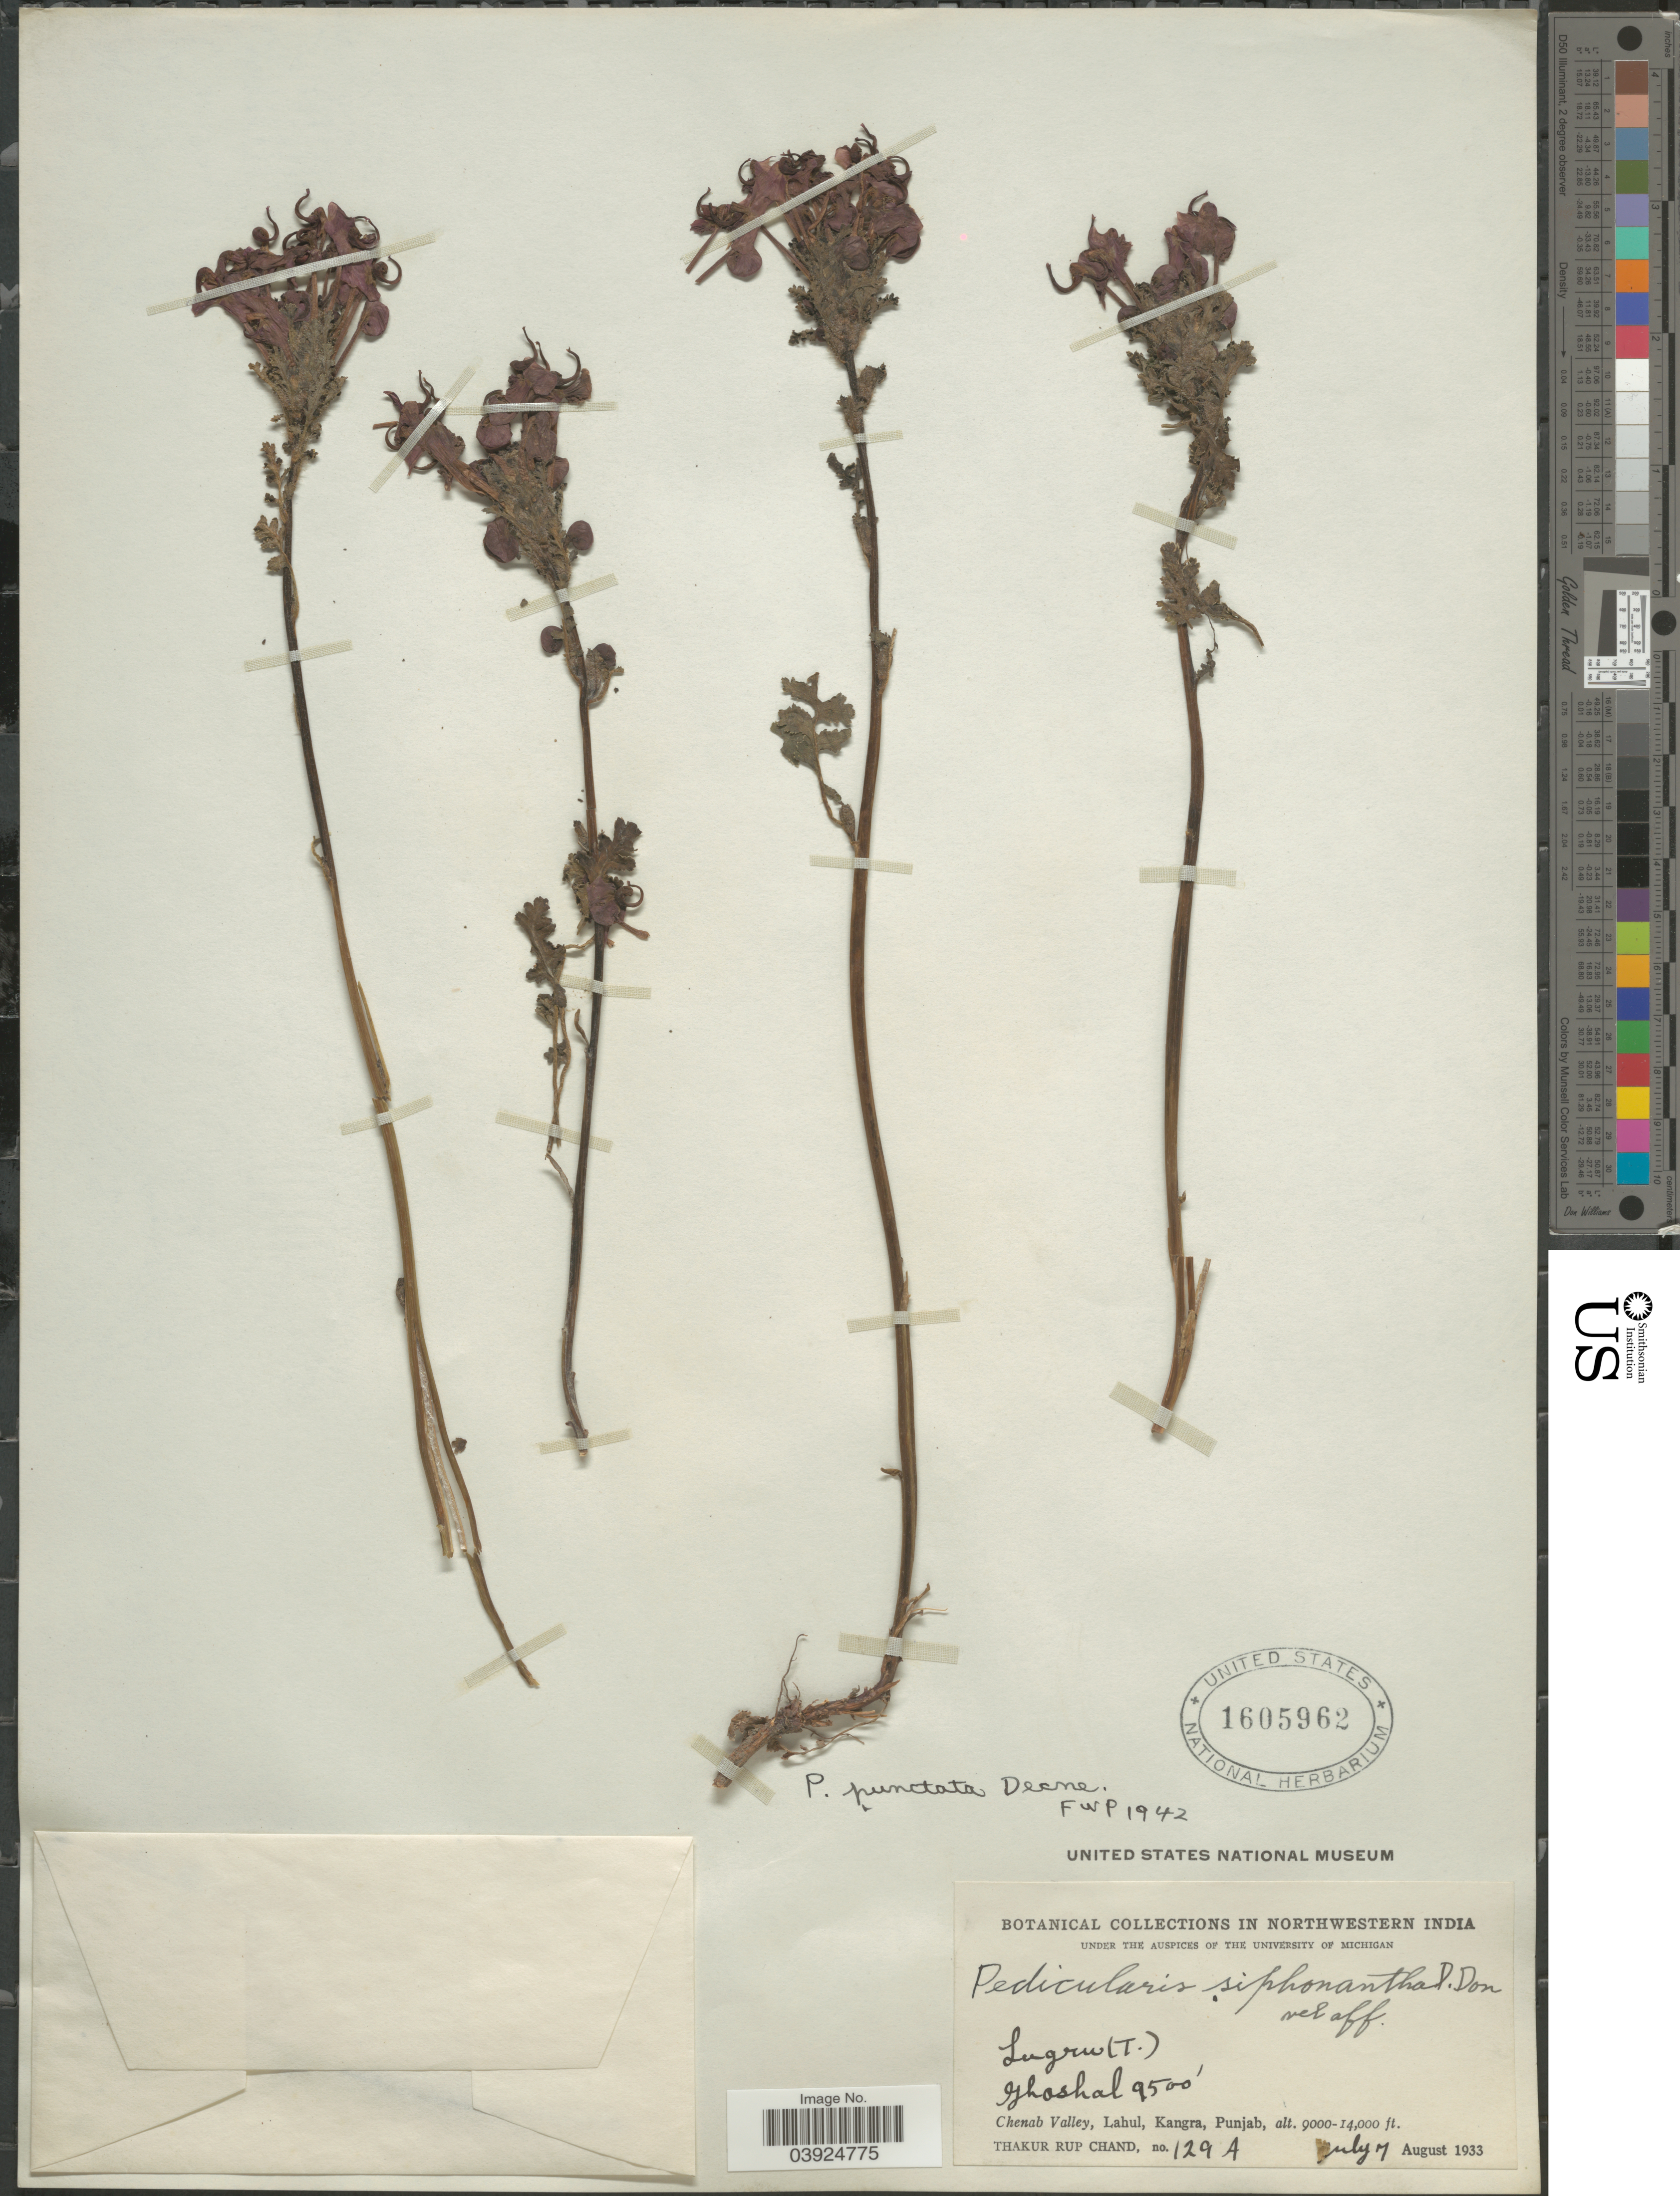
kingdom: Plantae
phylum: Tracheophyta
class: Magnoliopsida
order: Lamiales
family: Orobanchaceae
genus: Pedicularis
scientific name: Pedicularis punctata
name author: Decne.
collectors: T. R. Chand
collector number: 129 A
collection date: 1933-07-07/1933-08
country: India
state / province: Punjab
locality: Northwestern India. Ghoshal. Chenab Valley, Lahul, Kangra.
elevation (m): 2896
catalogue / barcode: US 1605962